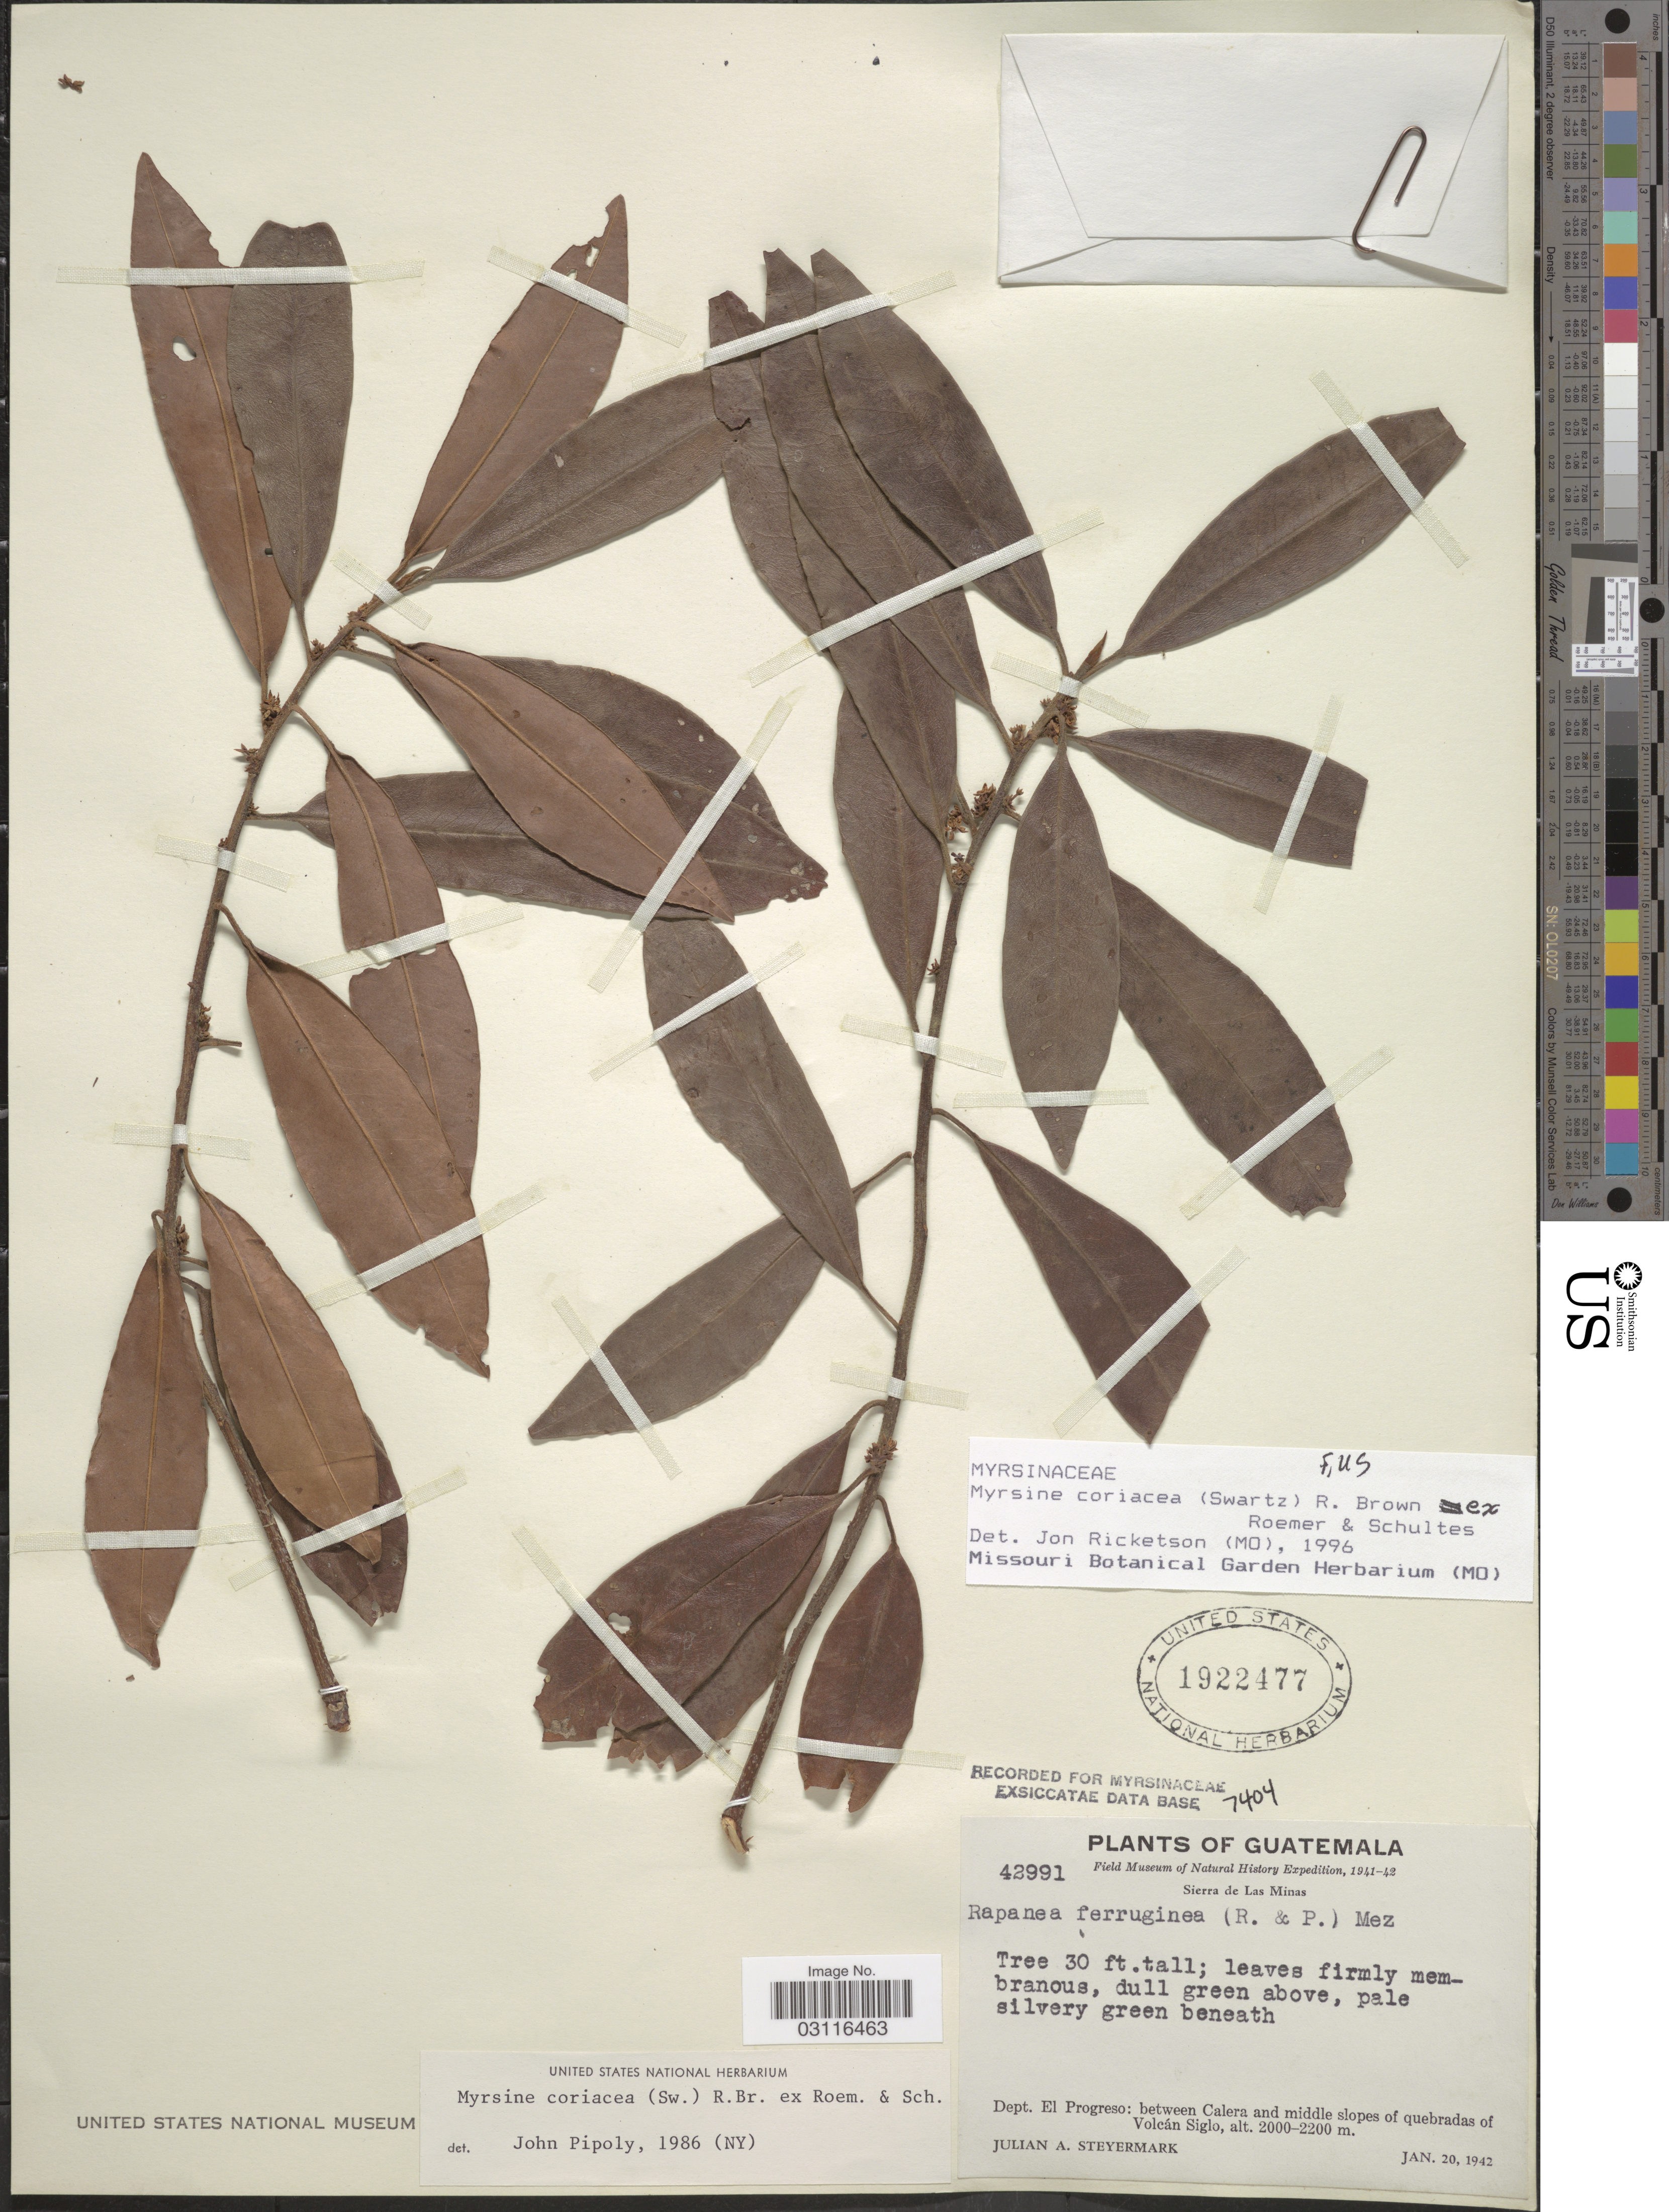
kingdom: Plantae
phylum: Tracheophyta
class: Magnoliopsida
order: Ericales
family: Primulaceae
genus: Myrsine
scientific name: Myrsine coriacea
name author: (Sw.) R. Br. ex Roem. & Schult.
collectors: J. Steyermark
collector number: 42991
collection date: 1942-01-20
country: Guatemala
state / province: El Progreso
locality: Sierra de Las Minas. Dept. El Progreso: between Calera and middle slopes of quebradas of Volcán Siglo.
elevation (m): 2000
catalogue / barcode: US 1922477